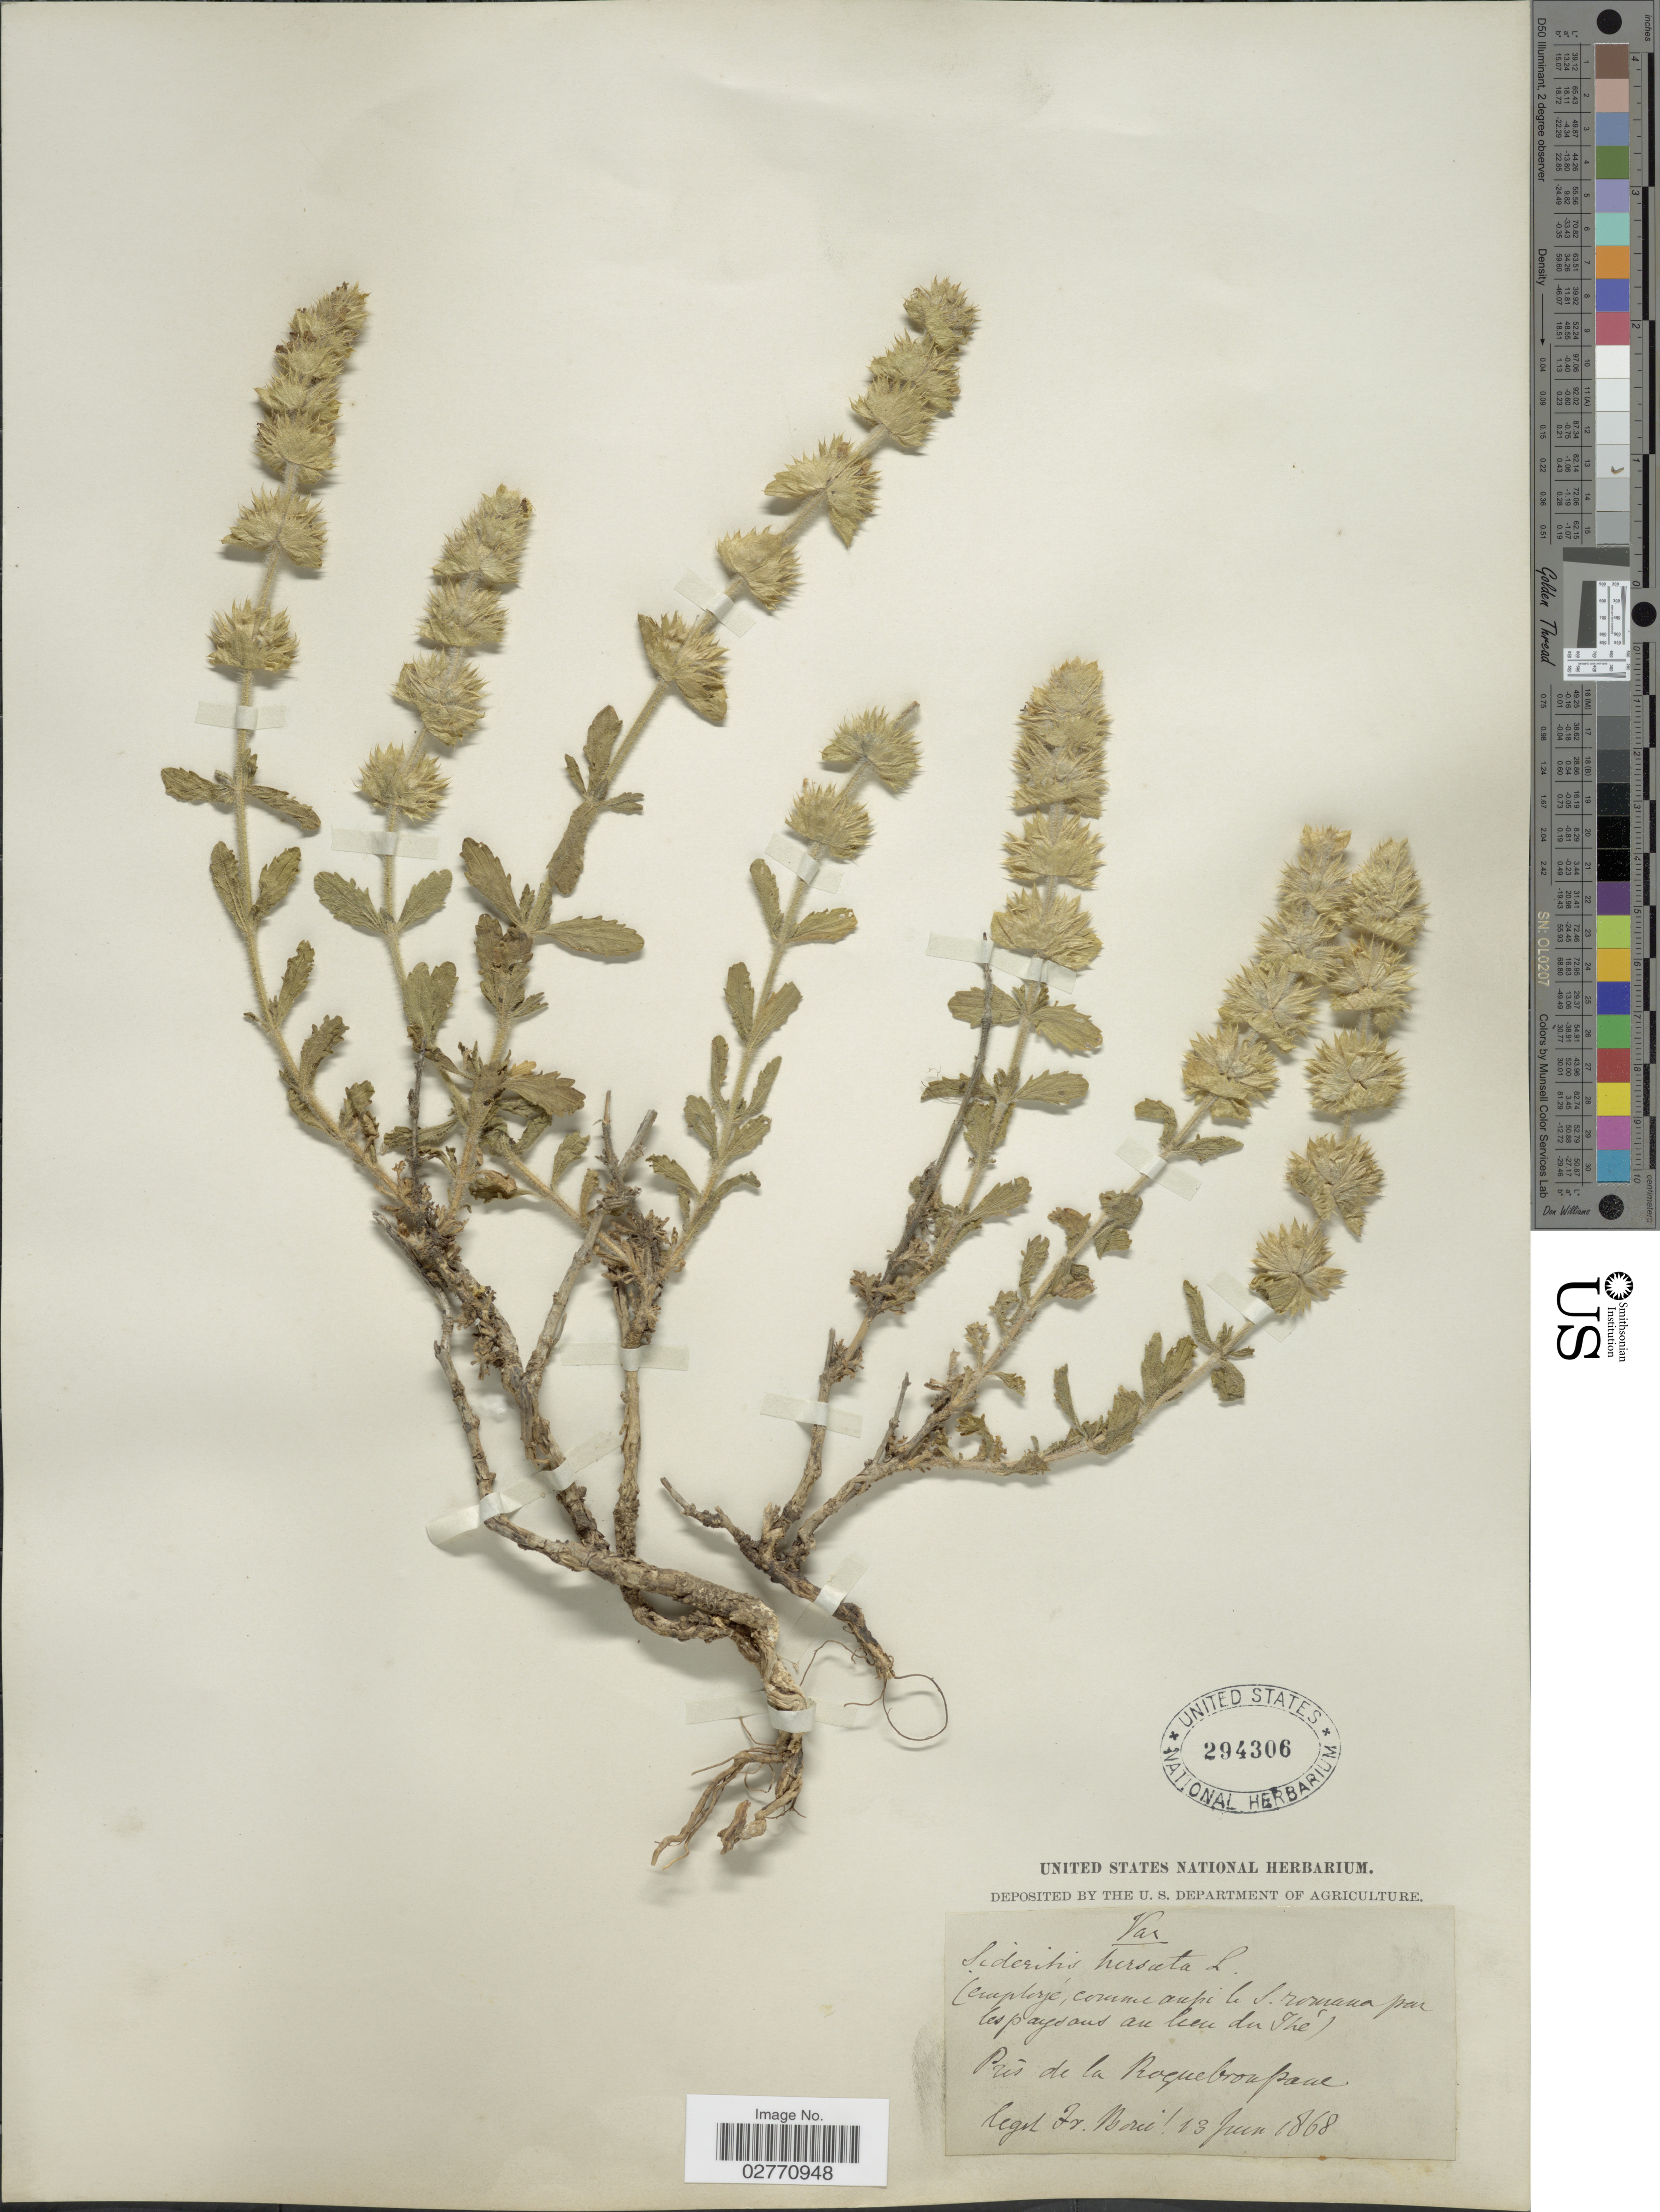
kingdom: Plantae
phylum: Tracheophyta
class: Magnoliopsida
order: Lamiales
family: Lamiaceae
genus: Sideritis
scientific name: Sideritis hirsuta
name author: L.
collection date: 1868-06-13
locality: Prés de la Rocuebronpaw [interpreted]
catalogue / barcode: US 294306